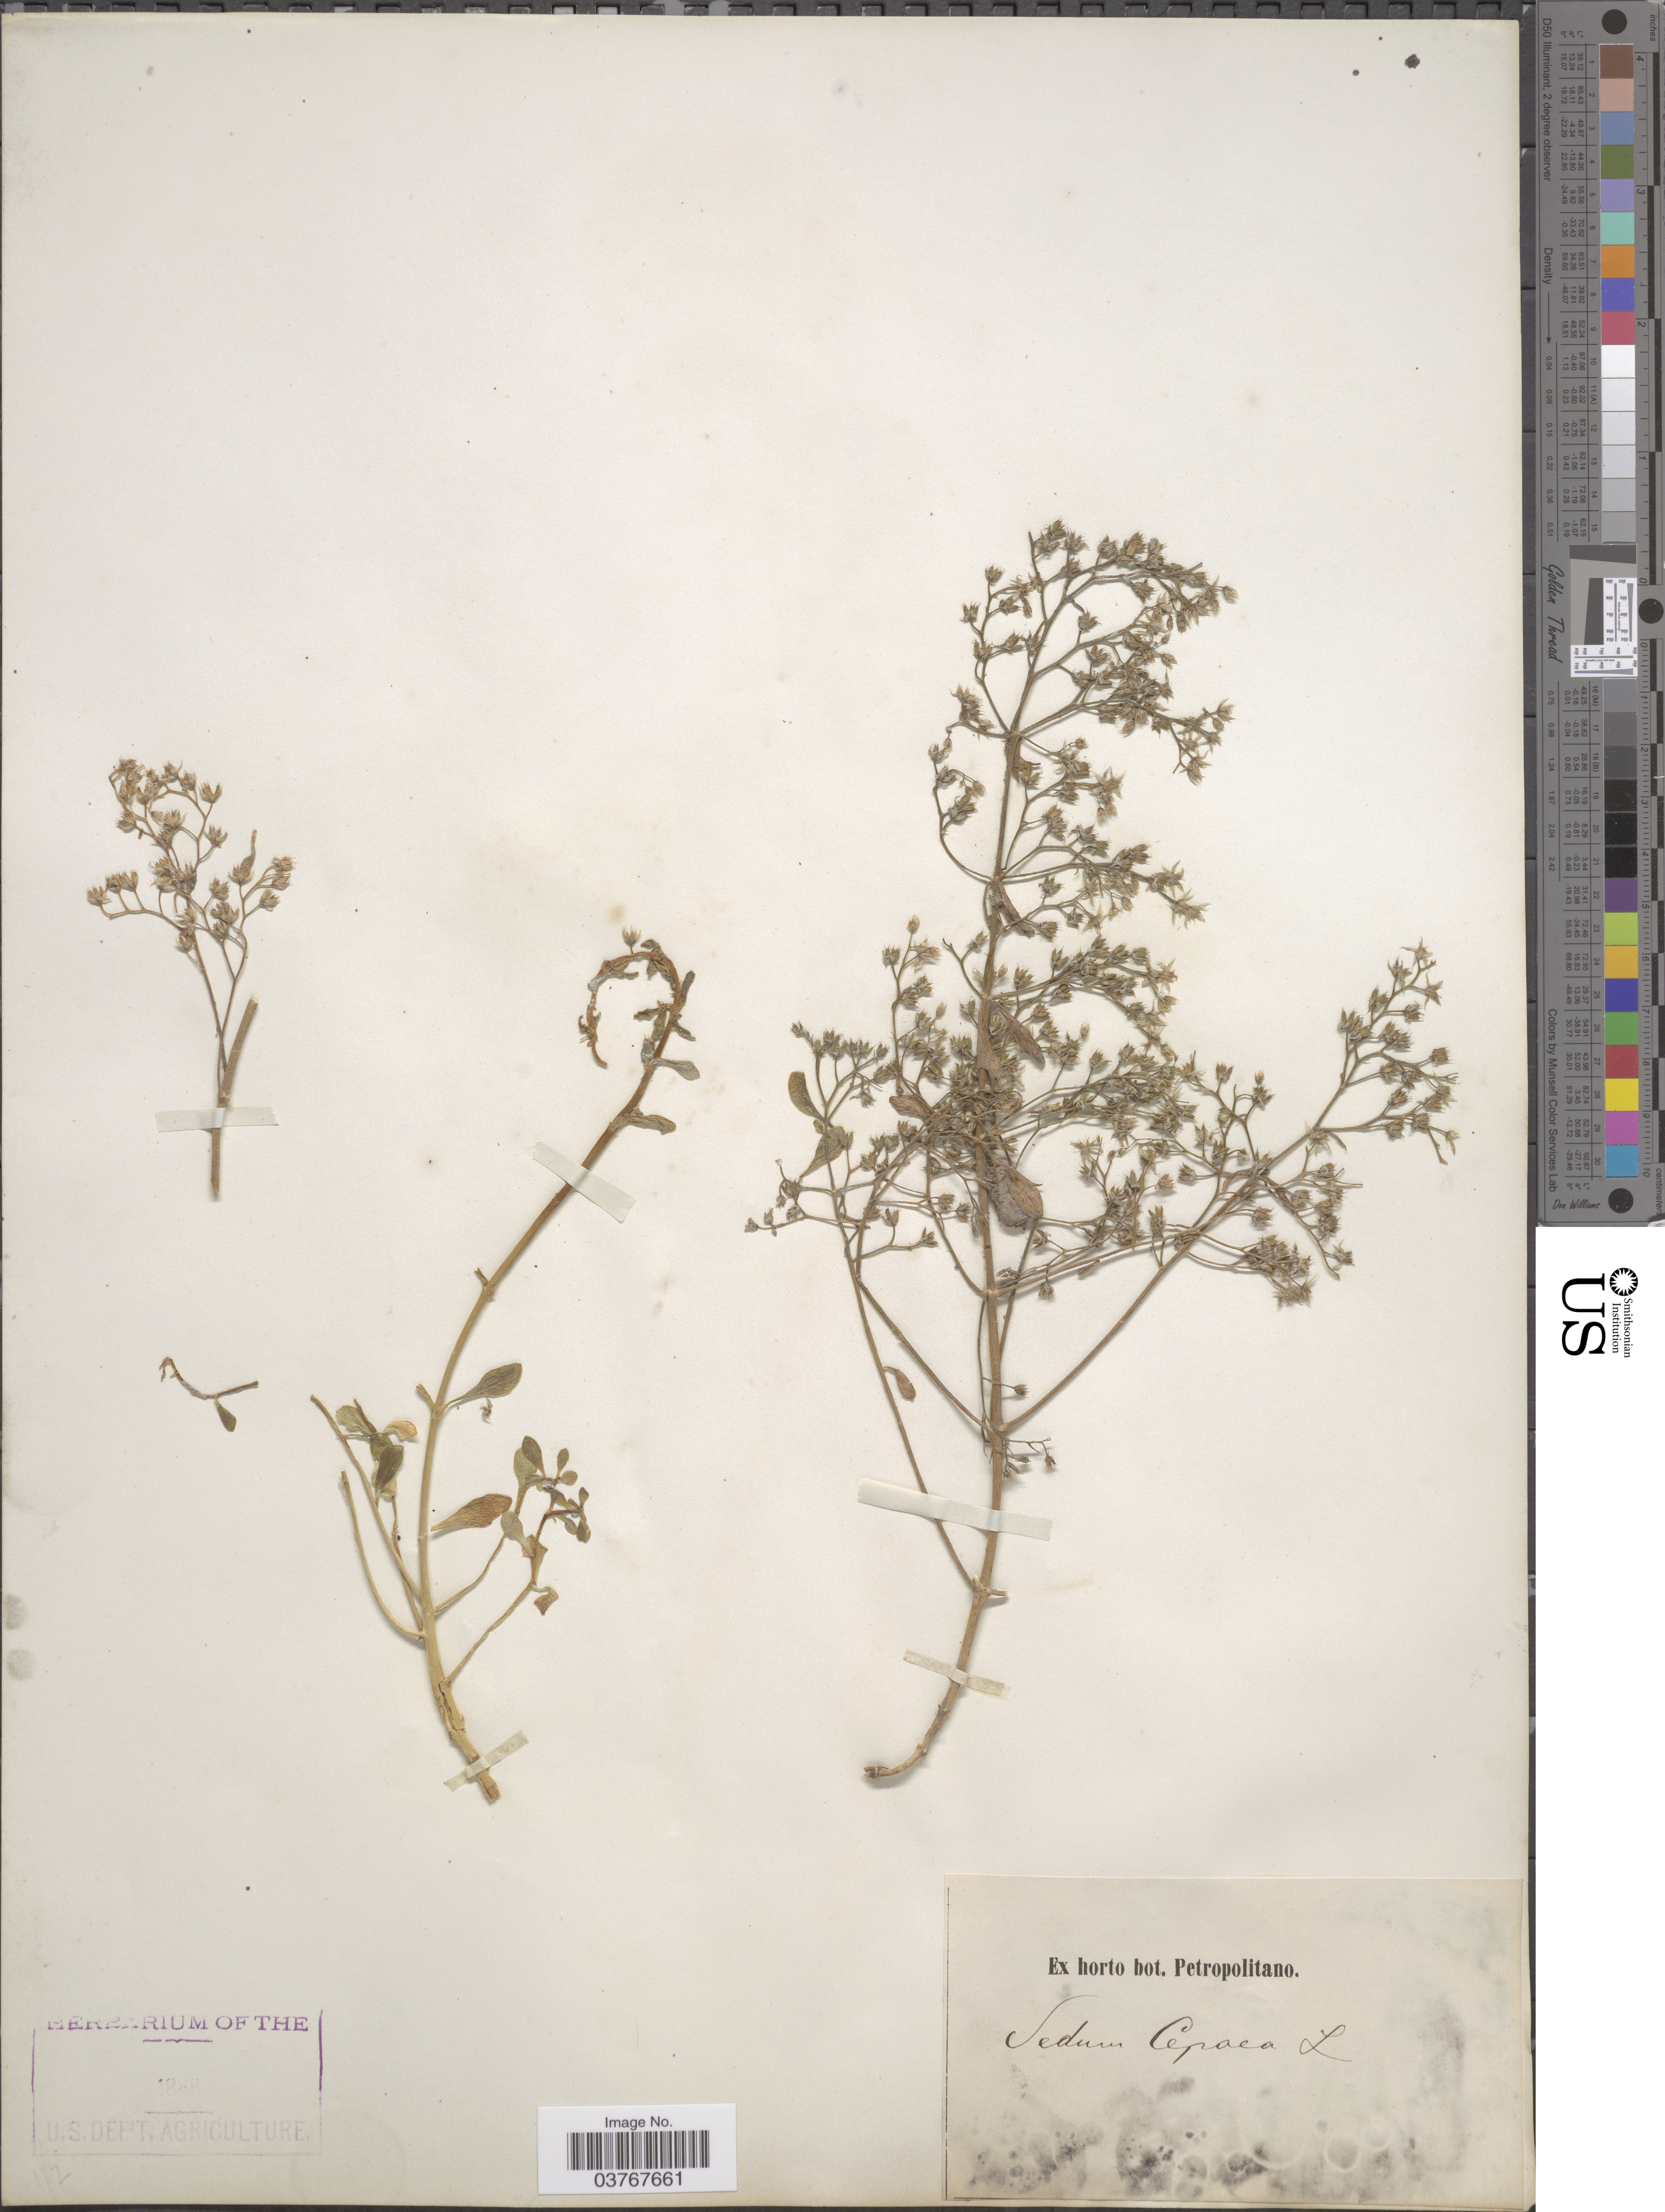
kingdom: Plantae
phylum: Tracheophyta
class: Magnoliopsida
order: Saxifragales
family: Crassulaceae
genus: Sedum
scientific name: Sedum cepaea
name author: L.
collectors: ex Horto Bot. Petropolitano